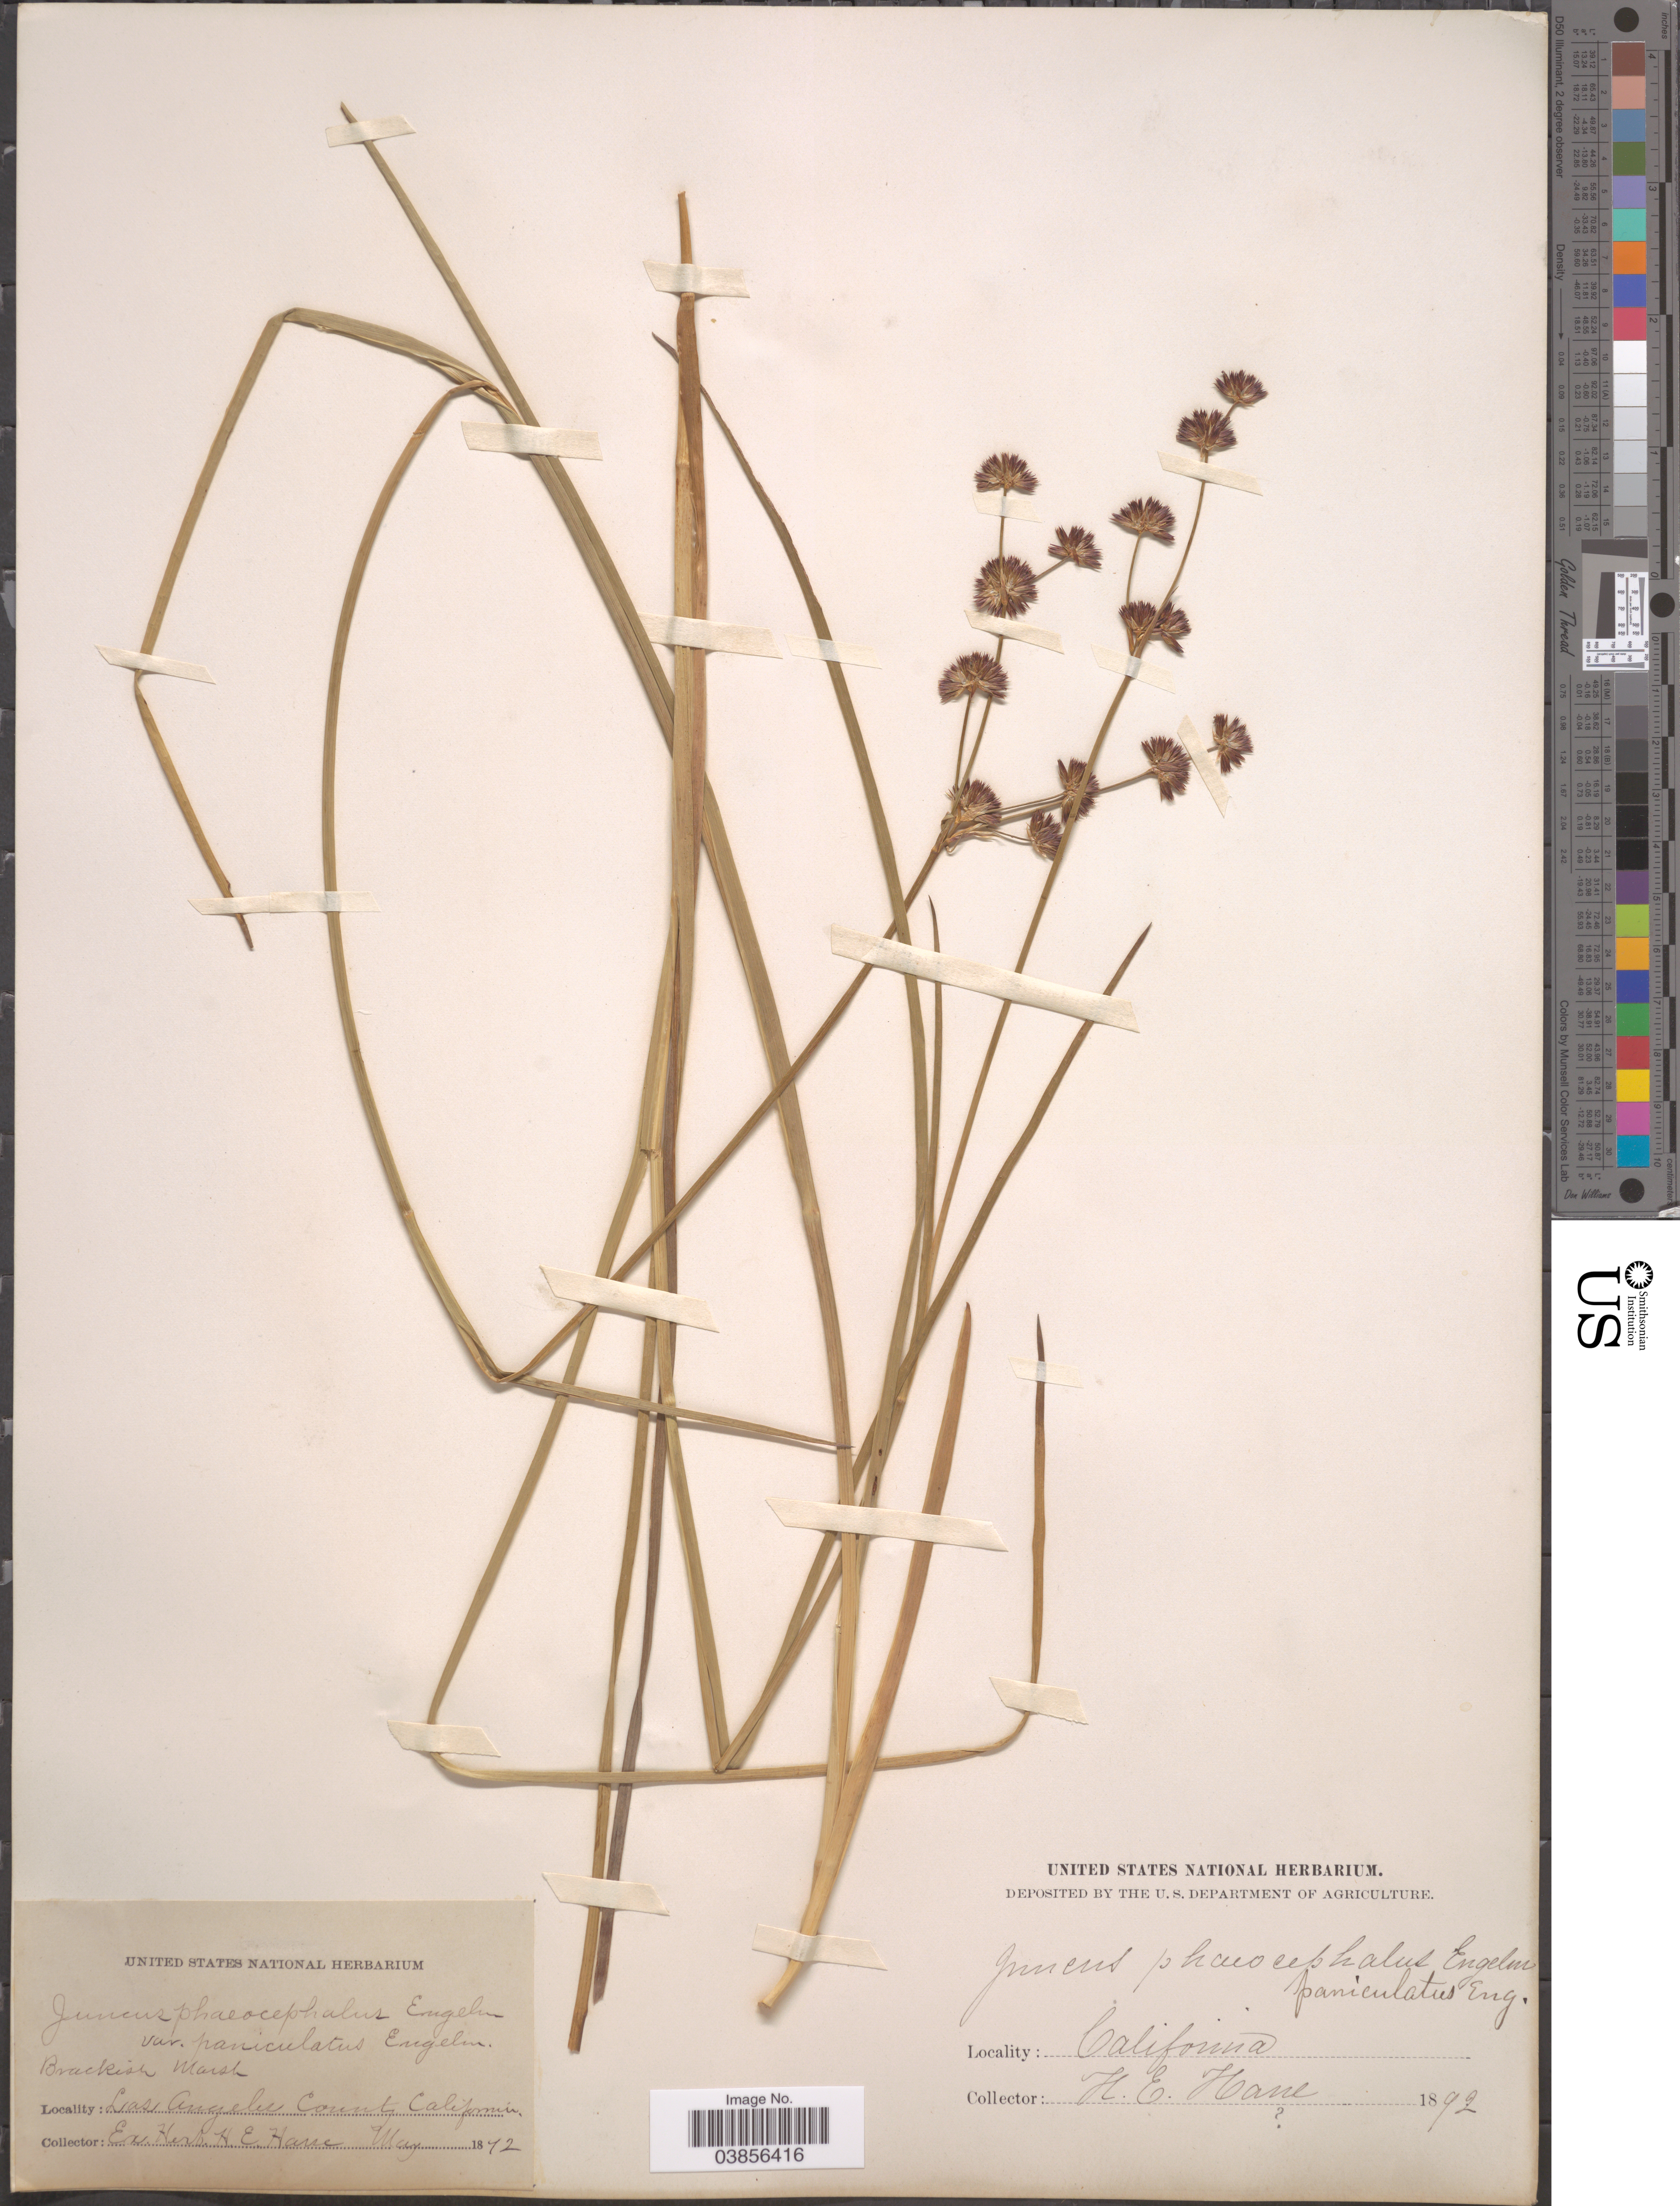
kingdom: Plantae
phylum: Tracheophyta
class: Liliopsida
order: Poales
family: Juncaceae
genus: Juncus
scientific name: Juncus phaeocephalus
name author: Engelm.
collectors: H. E. Hasse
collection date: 1872-05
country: United States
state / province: California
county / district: Los Angeles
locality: Las Angeles County.